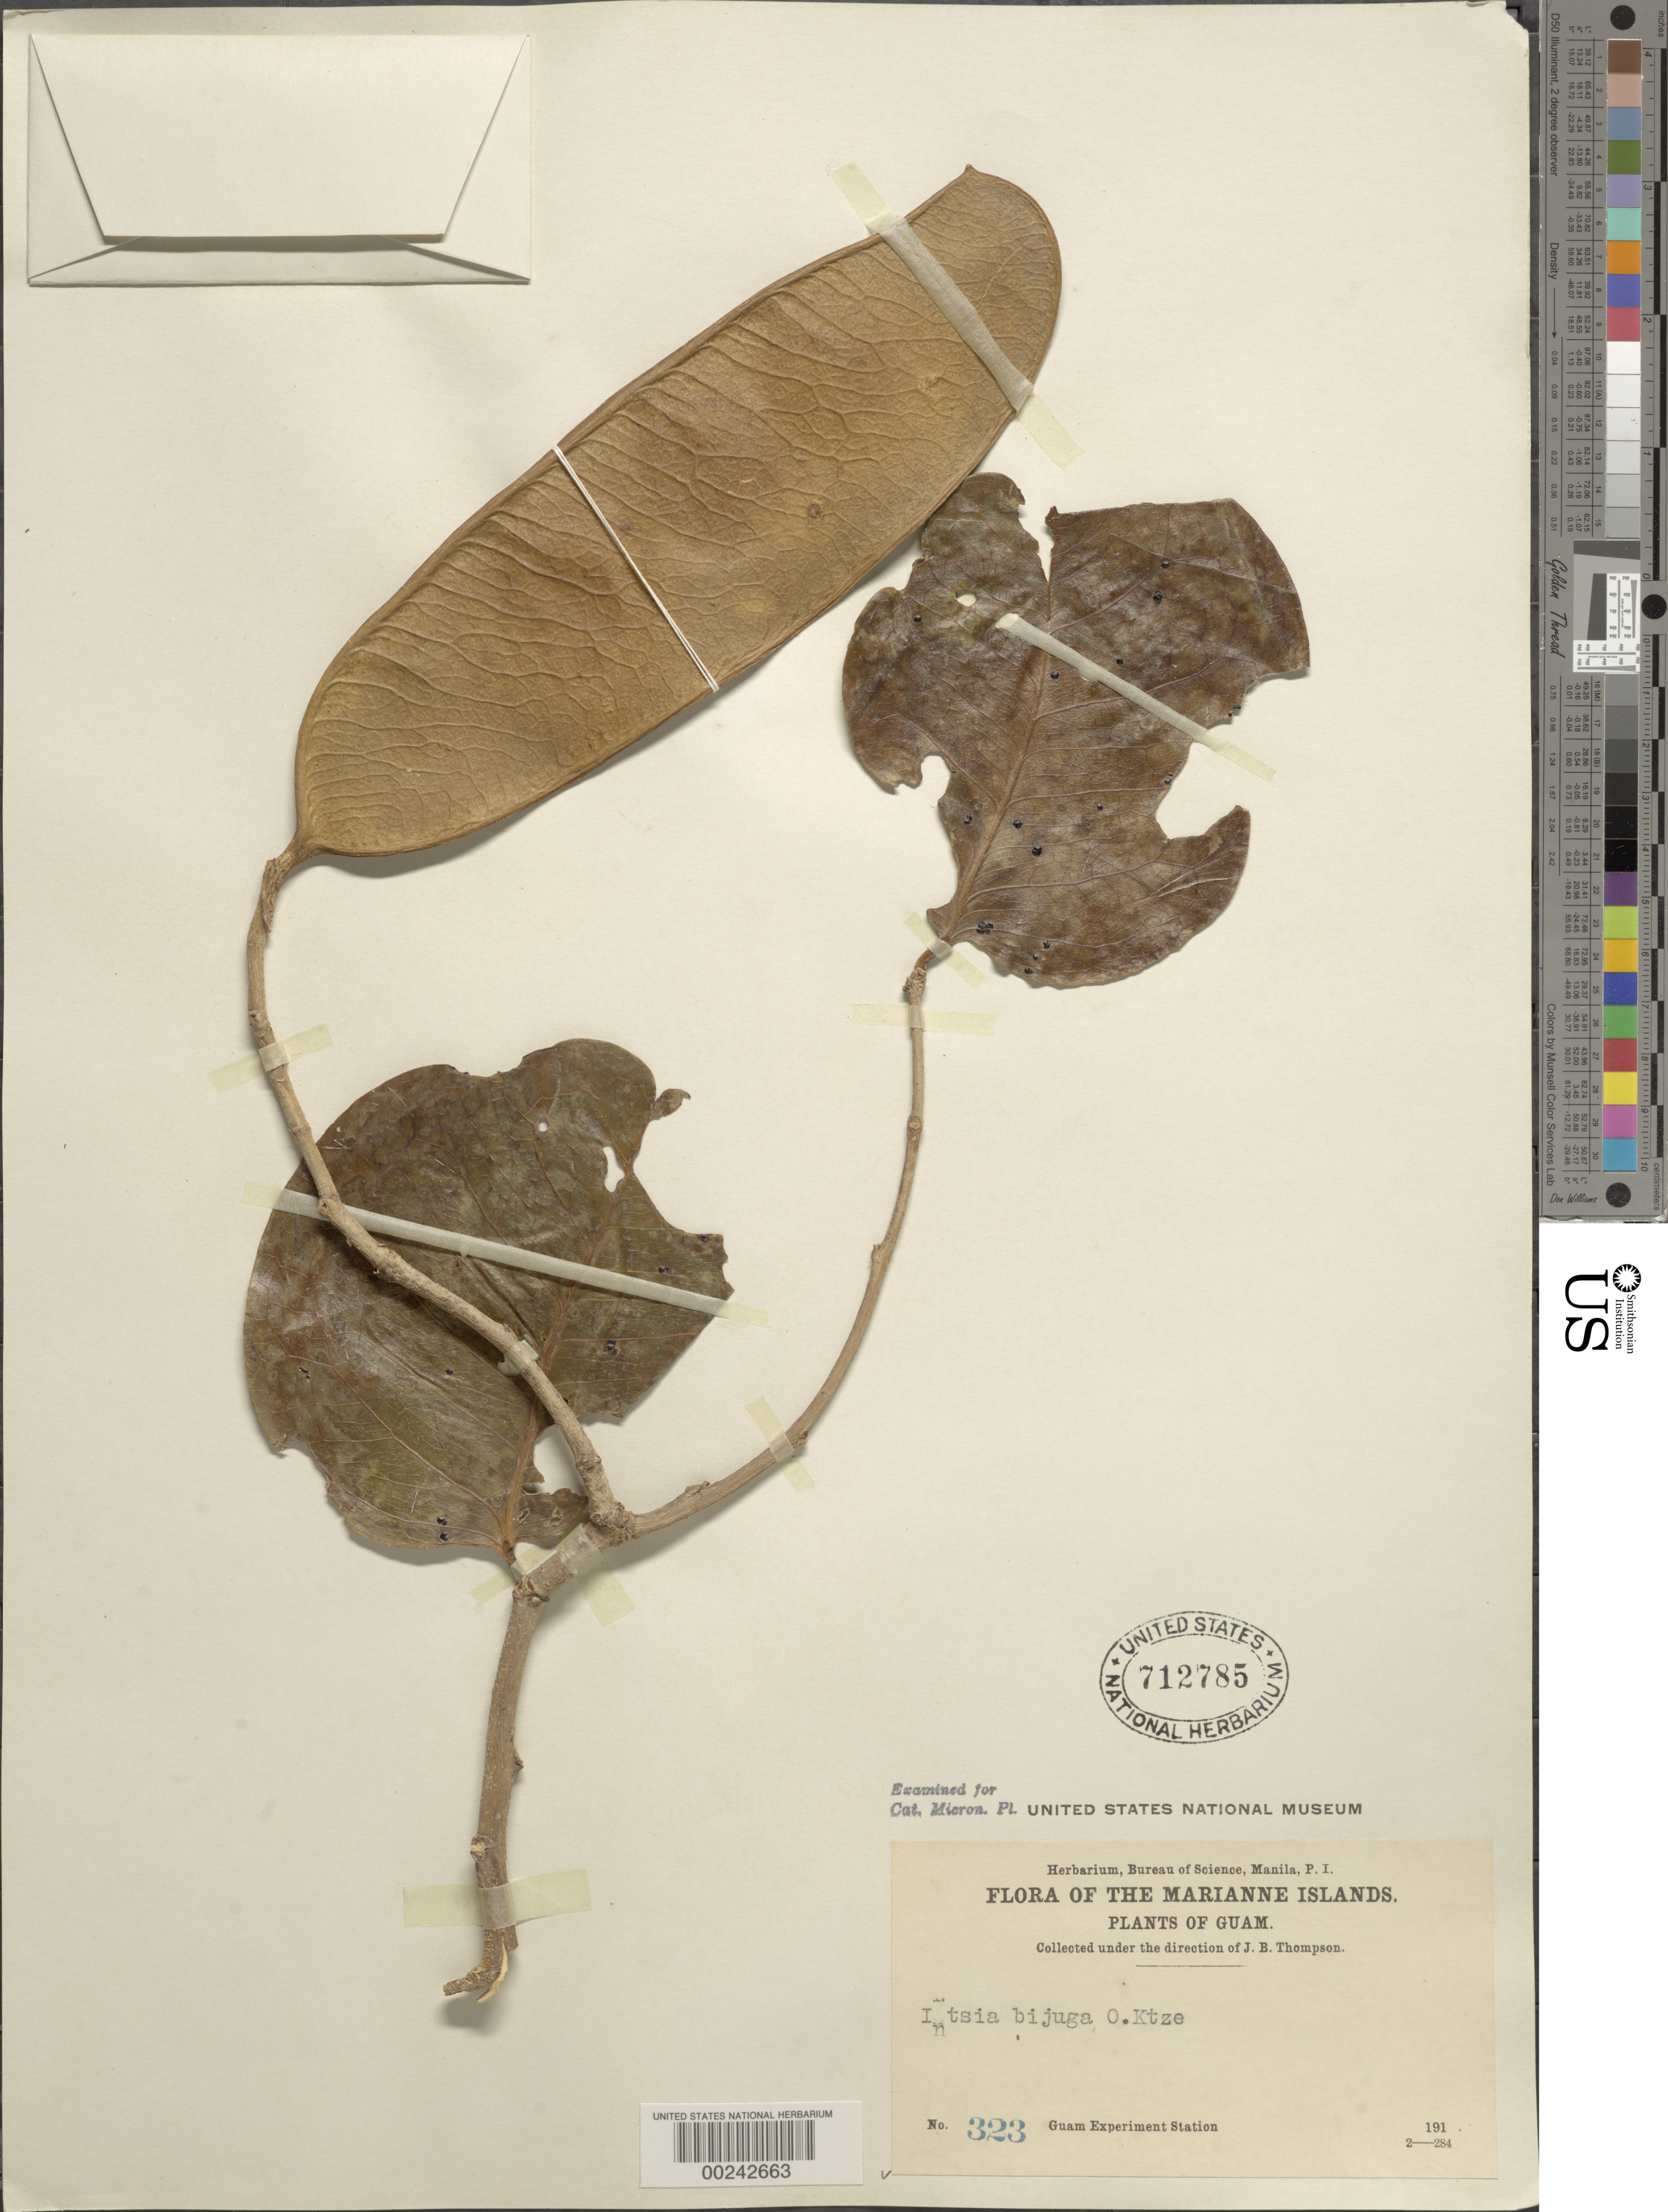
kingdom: Plantae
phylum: Tracheophyta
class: Magnoliopsida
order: Fabales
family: Fabaceae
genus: Intsia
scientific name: Intsia bijuga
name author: (Colebr.) Kuntze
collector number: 323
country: Guam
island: Guam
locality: Guam experiment station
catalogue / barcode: US 712785